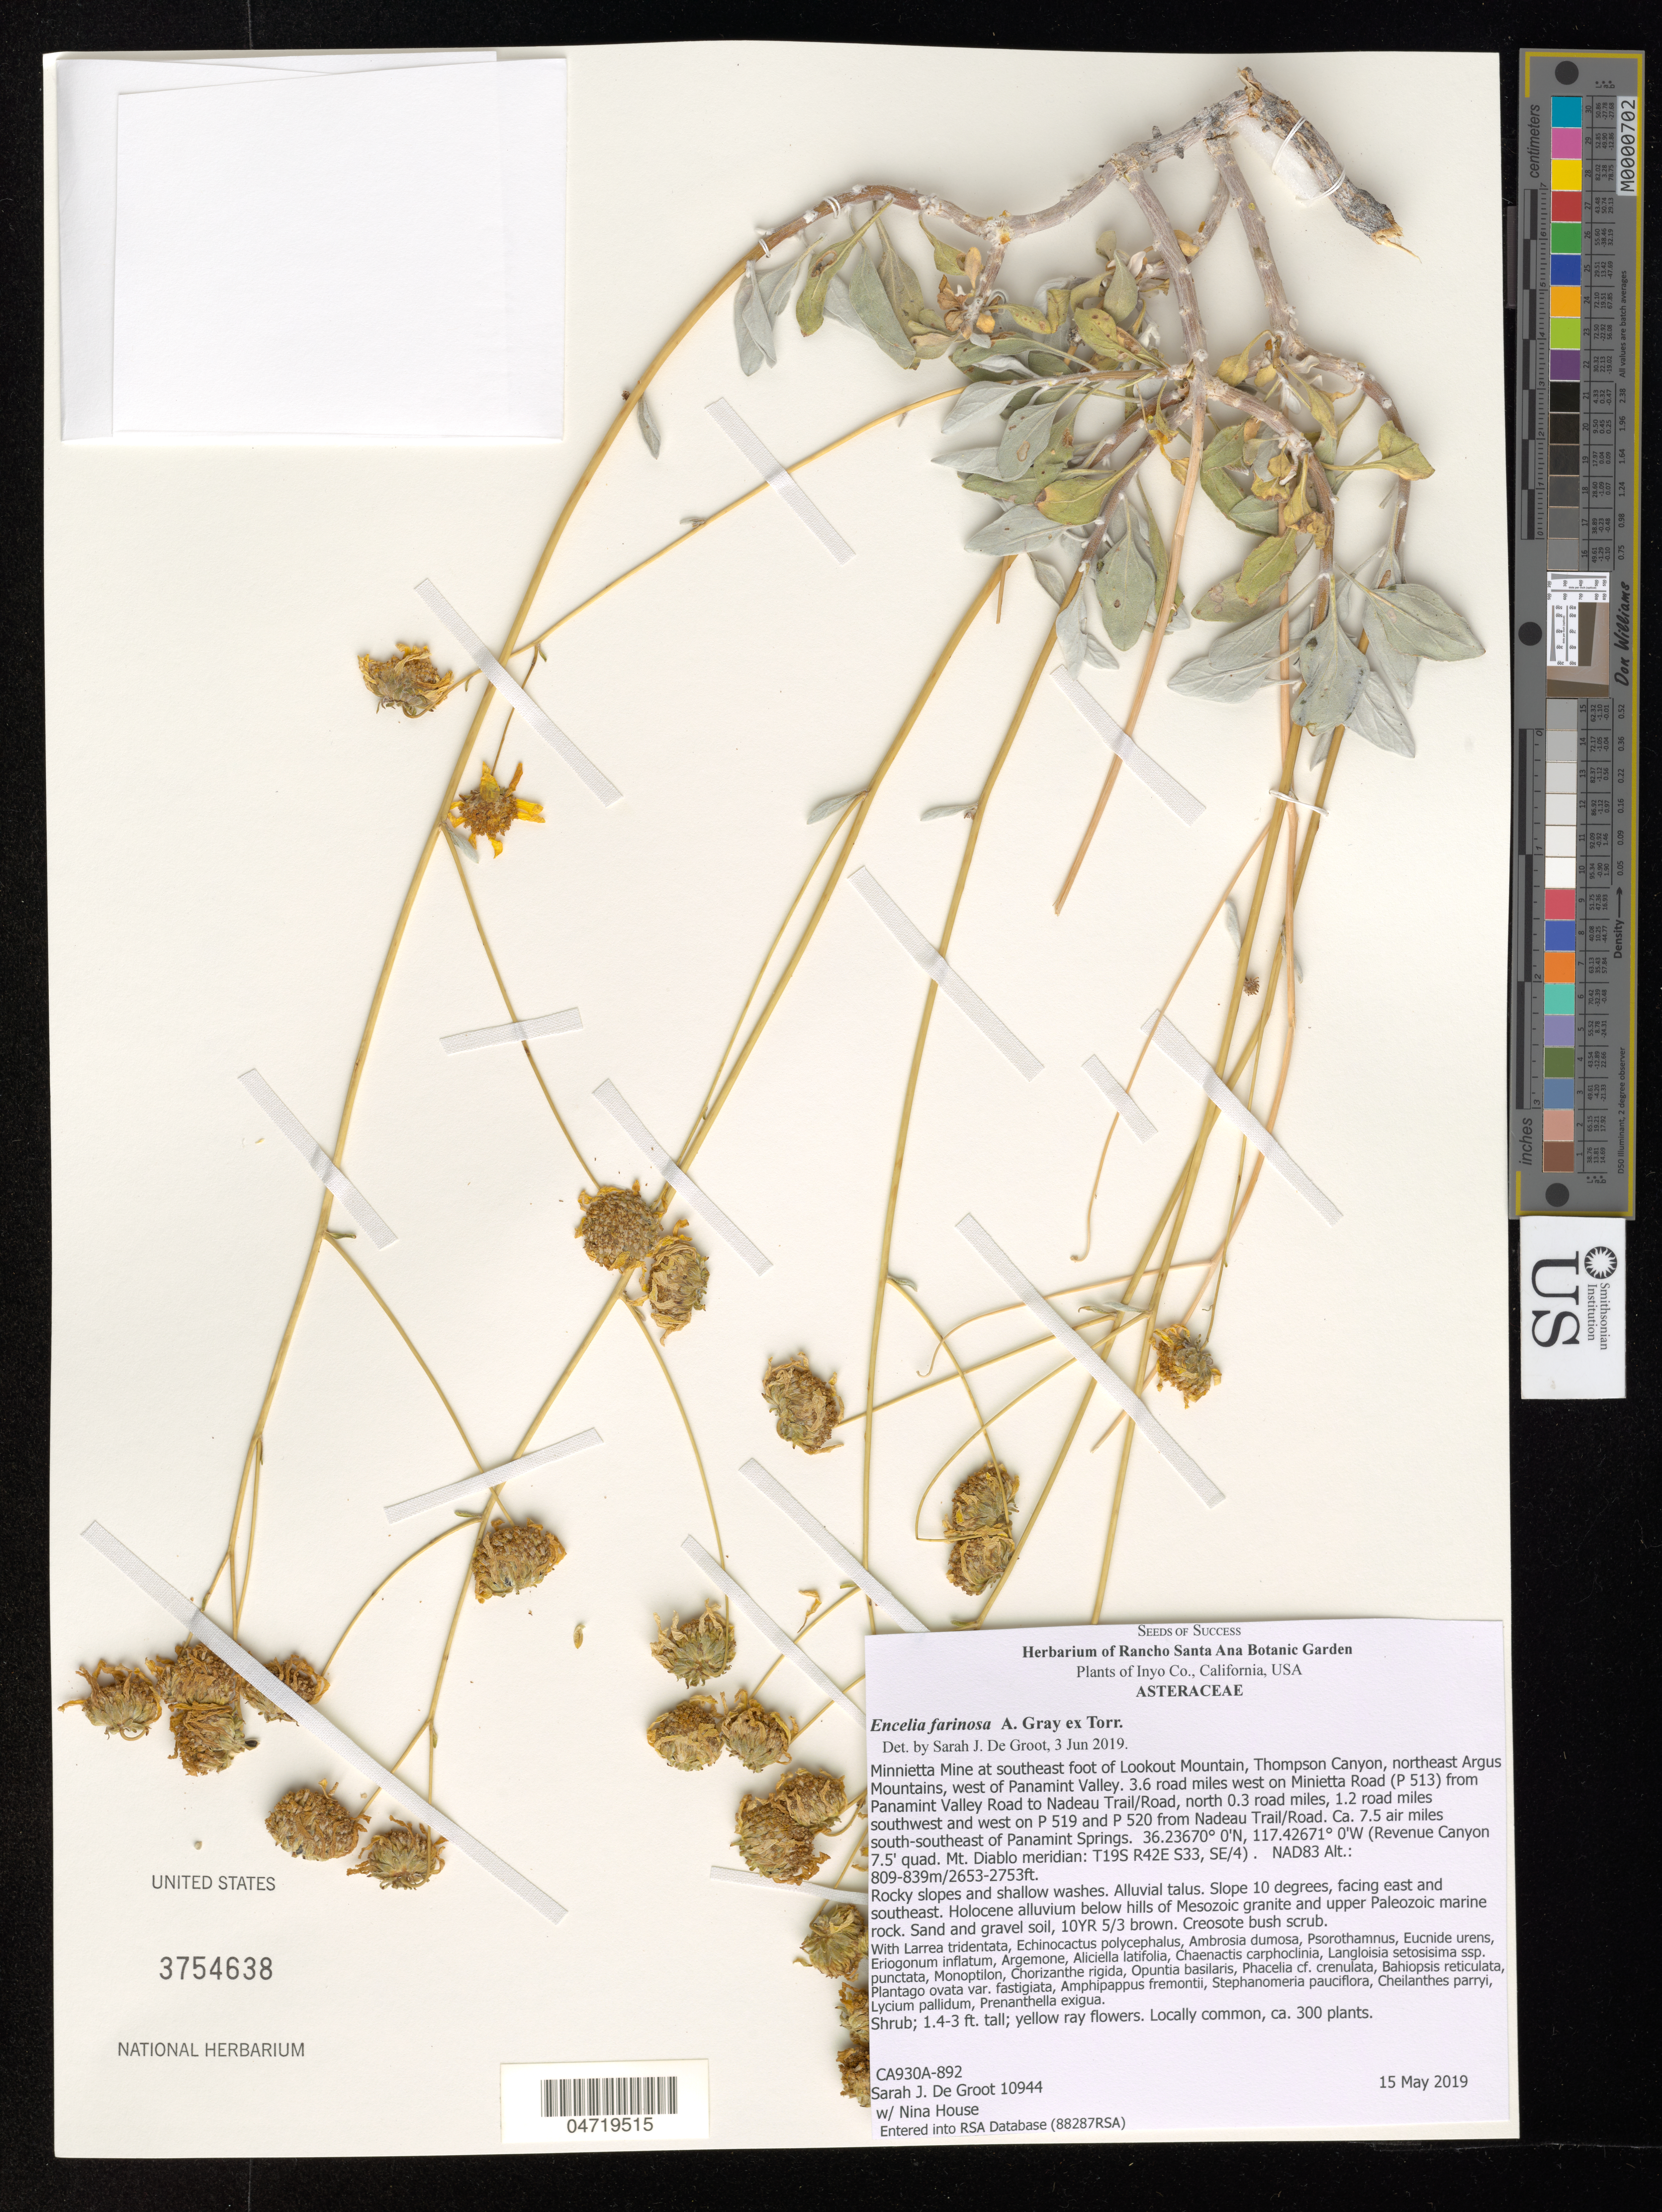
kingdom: Plantae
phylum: Tracheophyta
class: Magnoliopsida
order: Asterales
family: Asteraceae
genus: Encelia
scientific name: Encelia farinosa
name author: A. Gray ex Torr. in Emory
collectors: S. De Groot & N. House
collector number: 10944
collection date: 2019-05-15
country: United States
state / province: California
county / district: Inyo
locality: Inyo Co. Minnietta Mine at southeast foot of Lookout Mountain, Thompson Canyon, northeast Argus Mountains, west of Panamint Valley. 3.6 road miles west on Minnieta Road (P 513) from Panamint Valley Road to Nadeau Trail/Road, north 0.3 road miles, 1.2 road miles southwest and west on P 519 and P 520 from Nadeau Trail/Road. Ca. 7.5 air miles south-southeast of Panamint Springs. (Revenue Canyon 7.5' quad. Mt. Diablo meridian: T19S R42E S33, SE/4). NAD83.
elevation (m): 809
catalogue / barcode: US 3754638